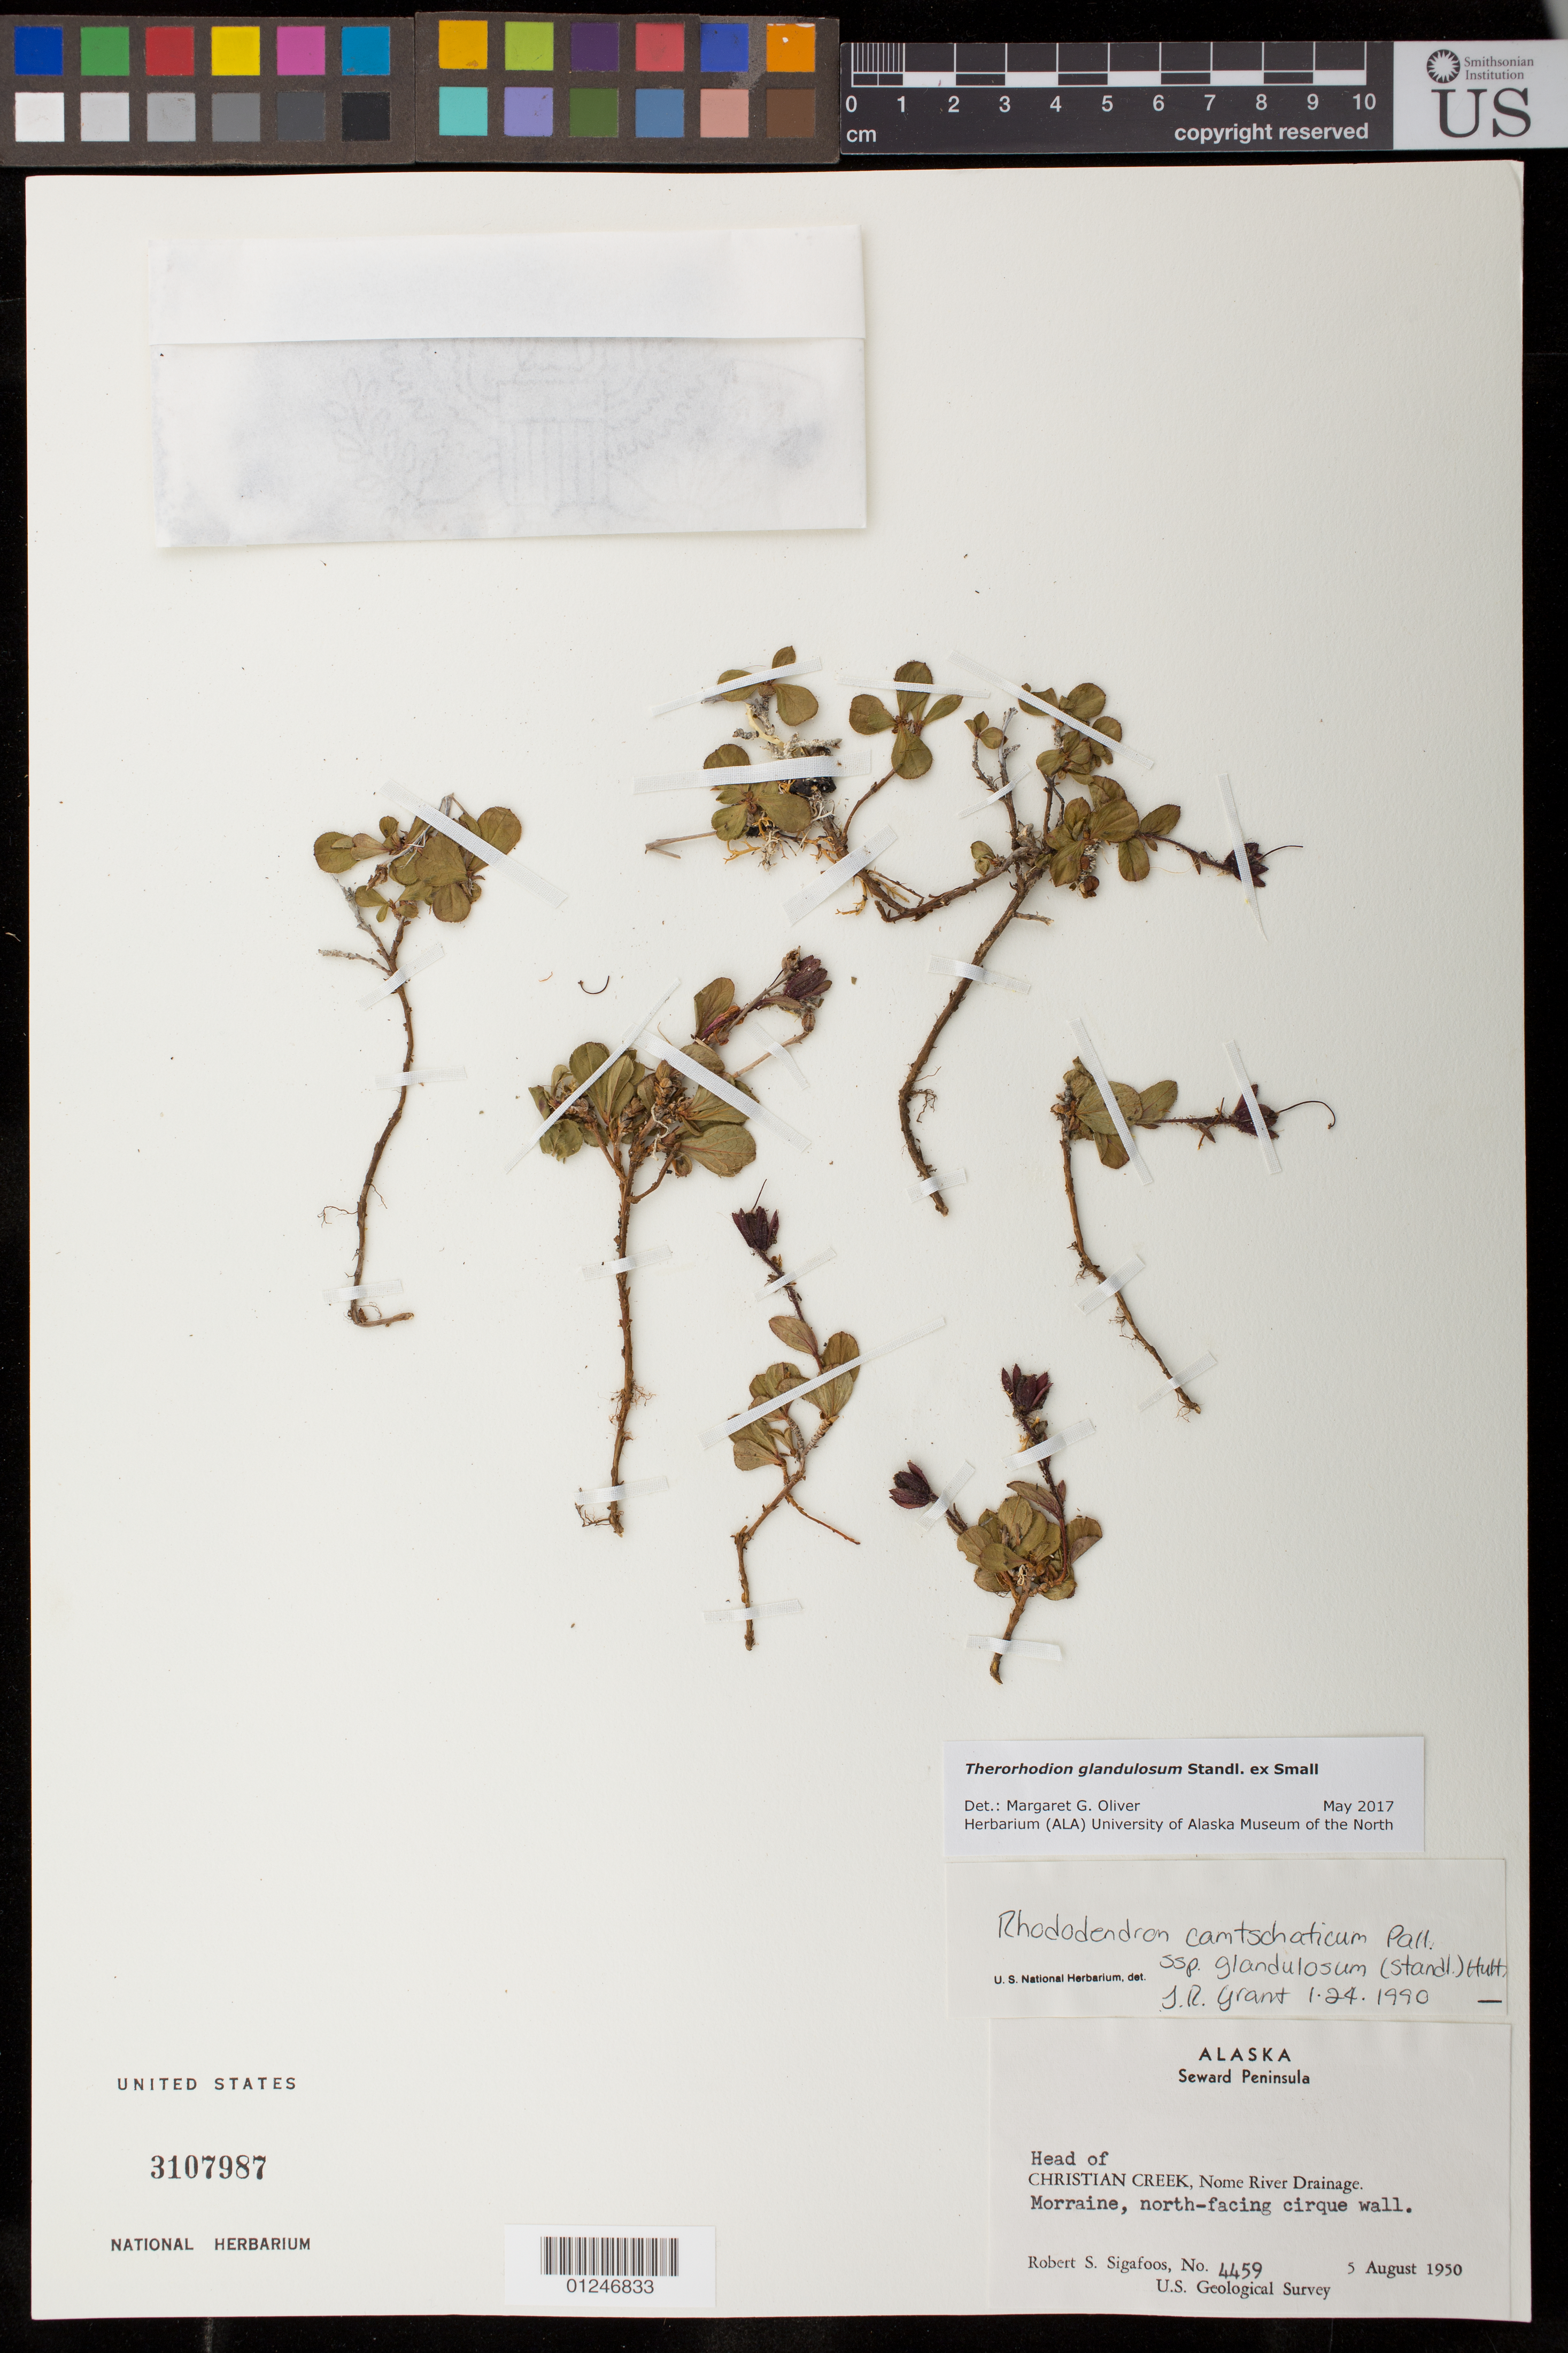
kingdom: Plantae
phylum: Tracheophyta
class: Magnoliopsida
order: Ericales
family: Ericaceae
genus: Therorhodion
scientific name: Therorhodion glandulosum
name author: Standl. ex Small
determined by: Oliver, M. G., (ALA), University of Alaska Museum of the North (UNITED STATES)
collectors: R. Sigafoos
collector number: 4459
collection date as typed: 05 Aug 1950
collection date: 1950-08-05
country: United States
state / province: Alaska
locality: Christian creek, nome river drainage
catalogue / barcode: US 3107987